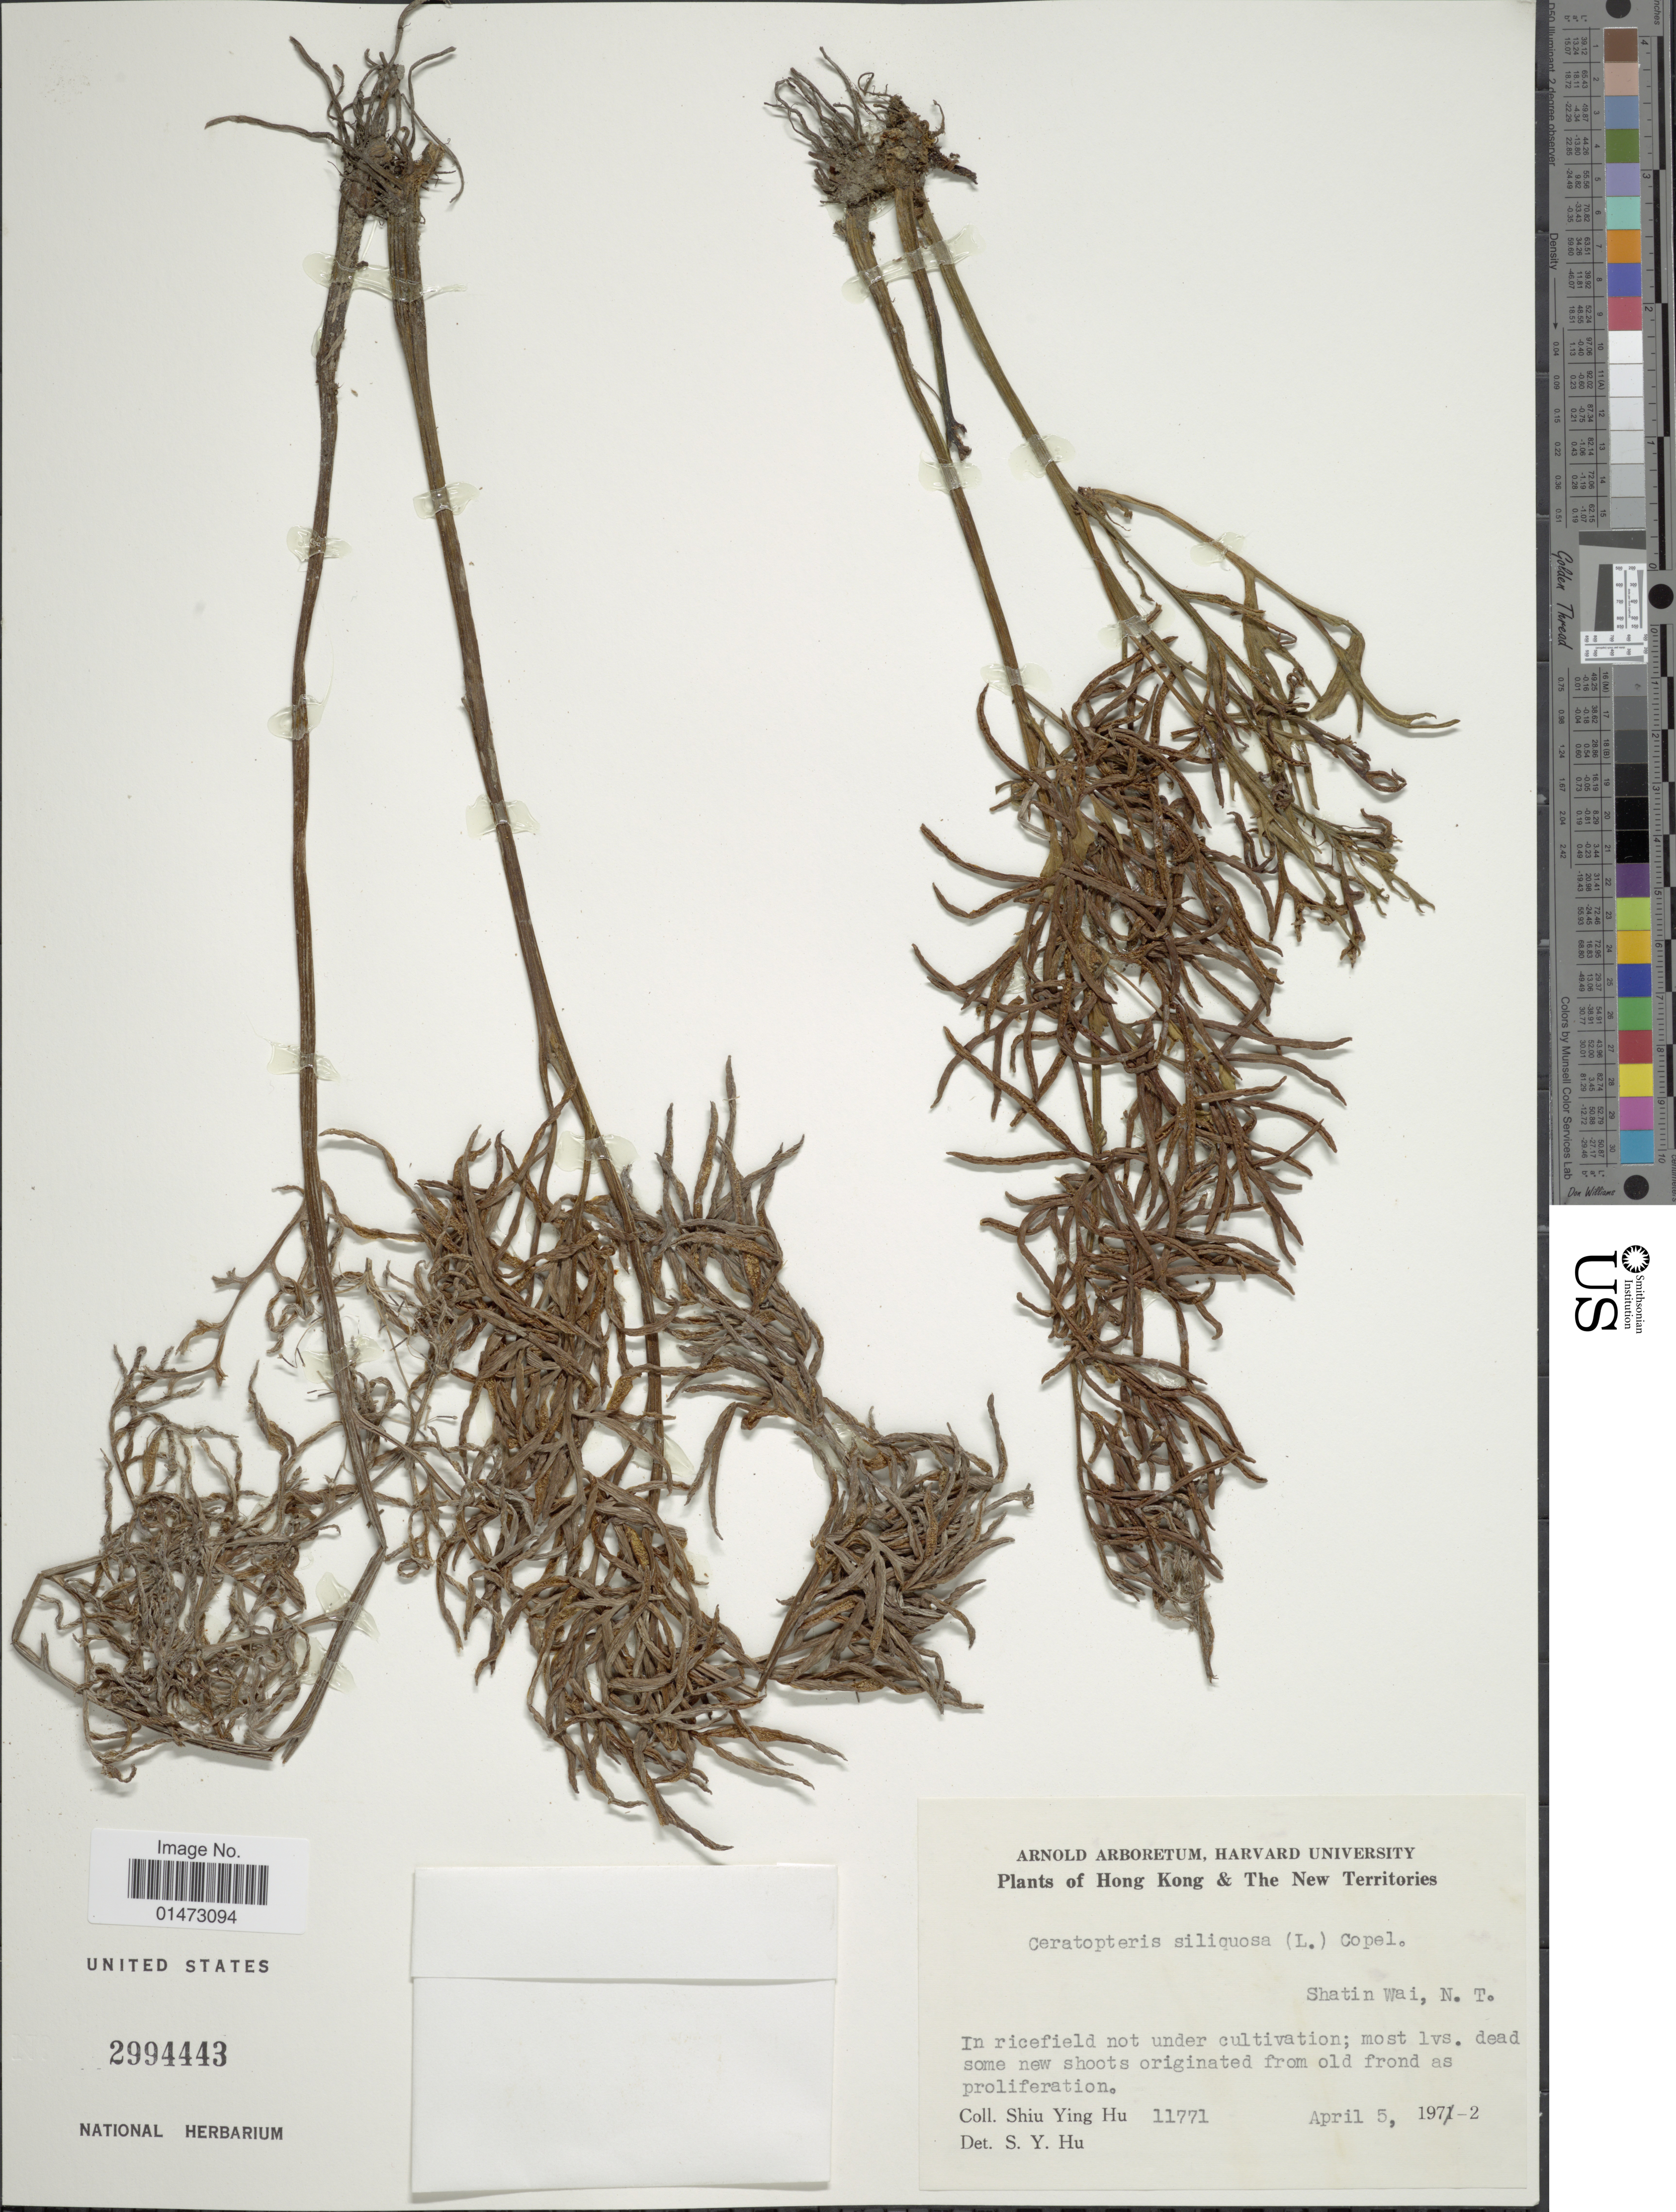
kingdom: Plantae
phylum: Tracheophyta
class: Polypodiopsida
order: Polypodiales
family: Pteridaceae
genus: Ceratopteris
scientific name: Ceratopteris thalictroides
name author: (L.) Brongn.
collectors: S. Y. Hu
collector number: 11771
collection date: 1972-04-05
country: China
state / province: Hong Kong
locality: Hong Kong & The New Territories, Shatin Wai, N. T.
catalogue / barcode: US 2994443